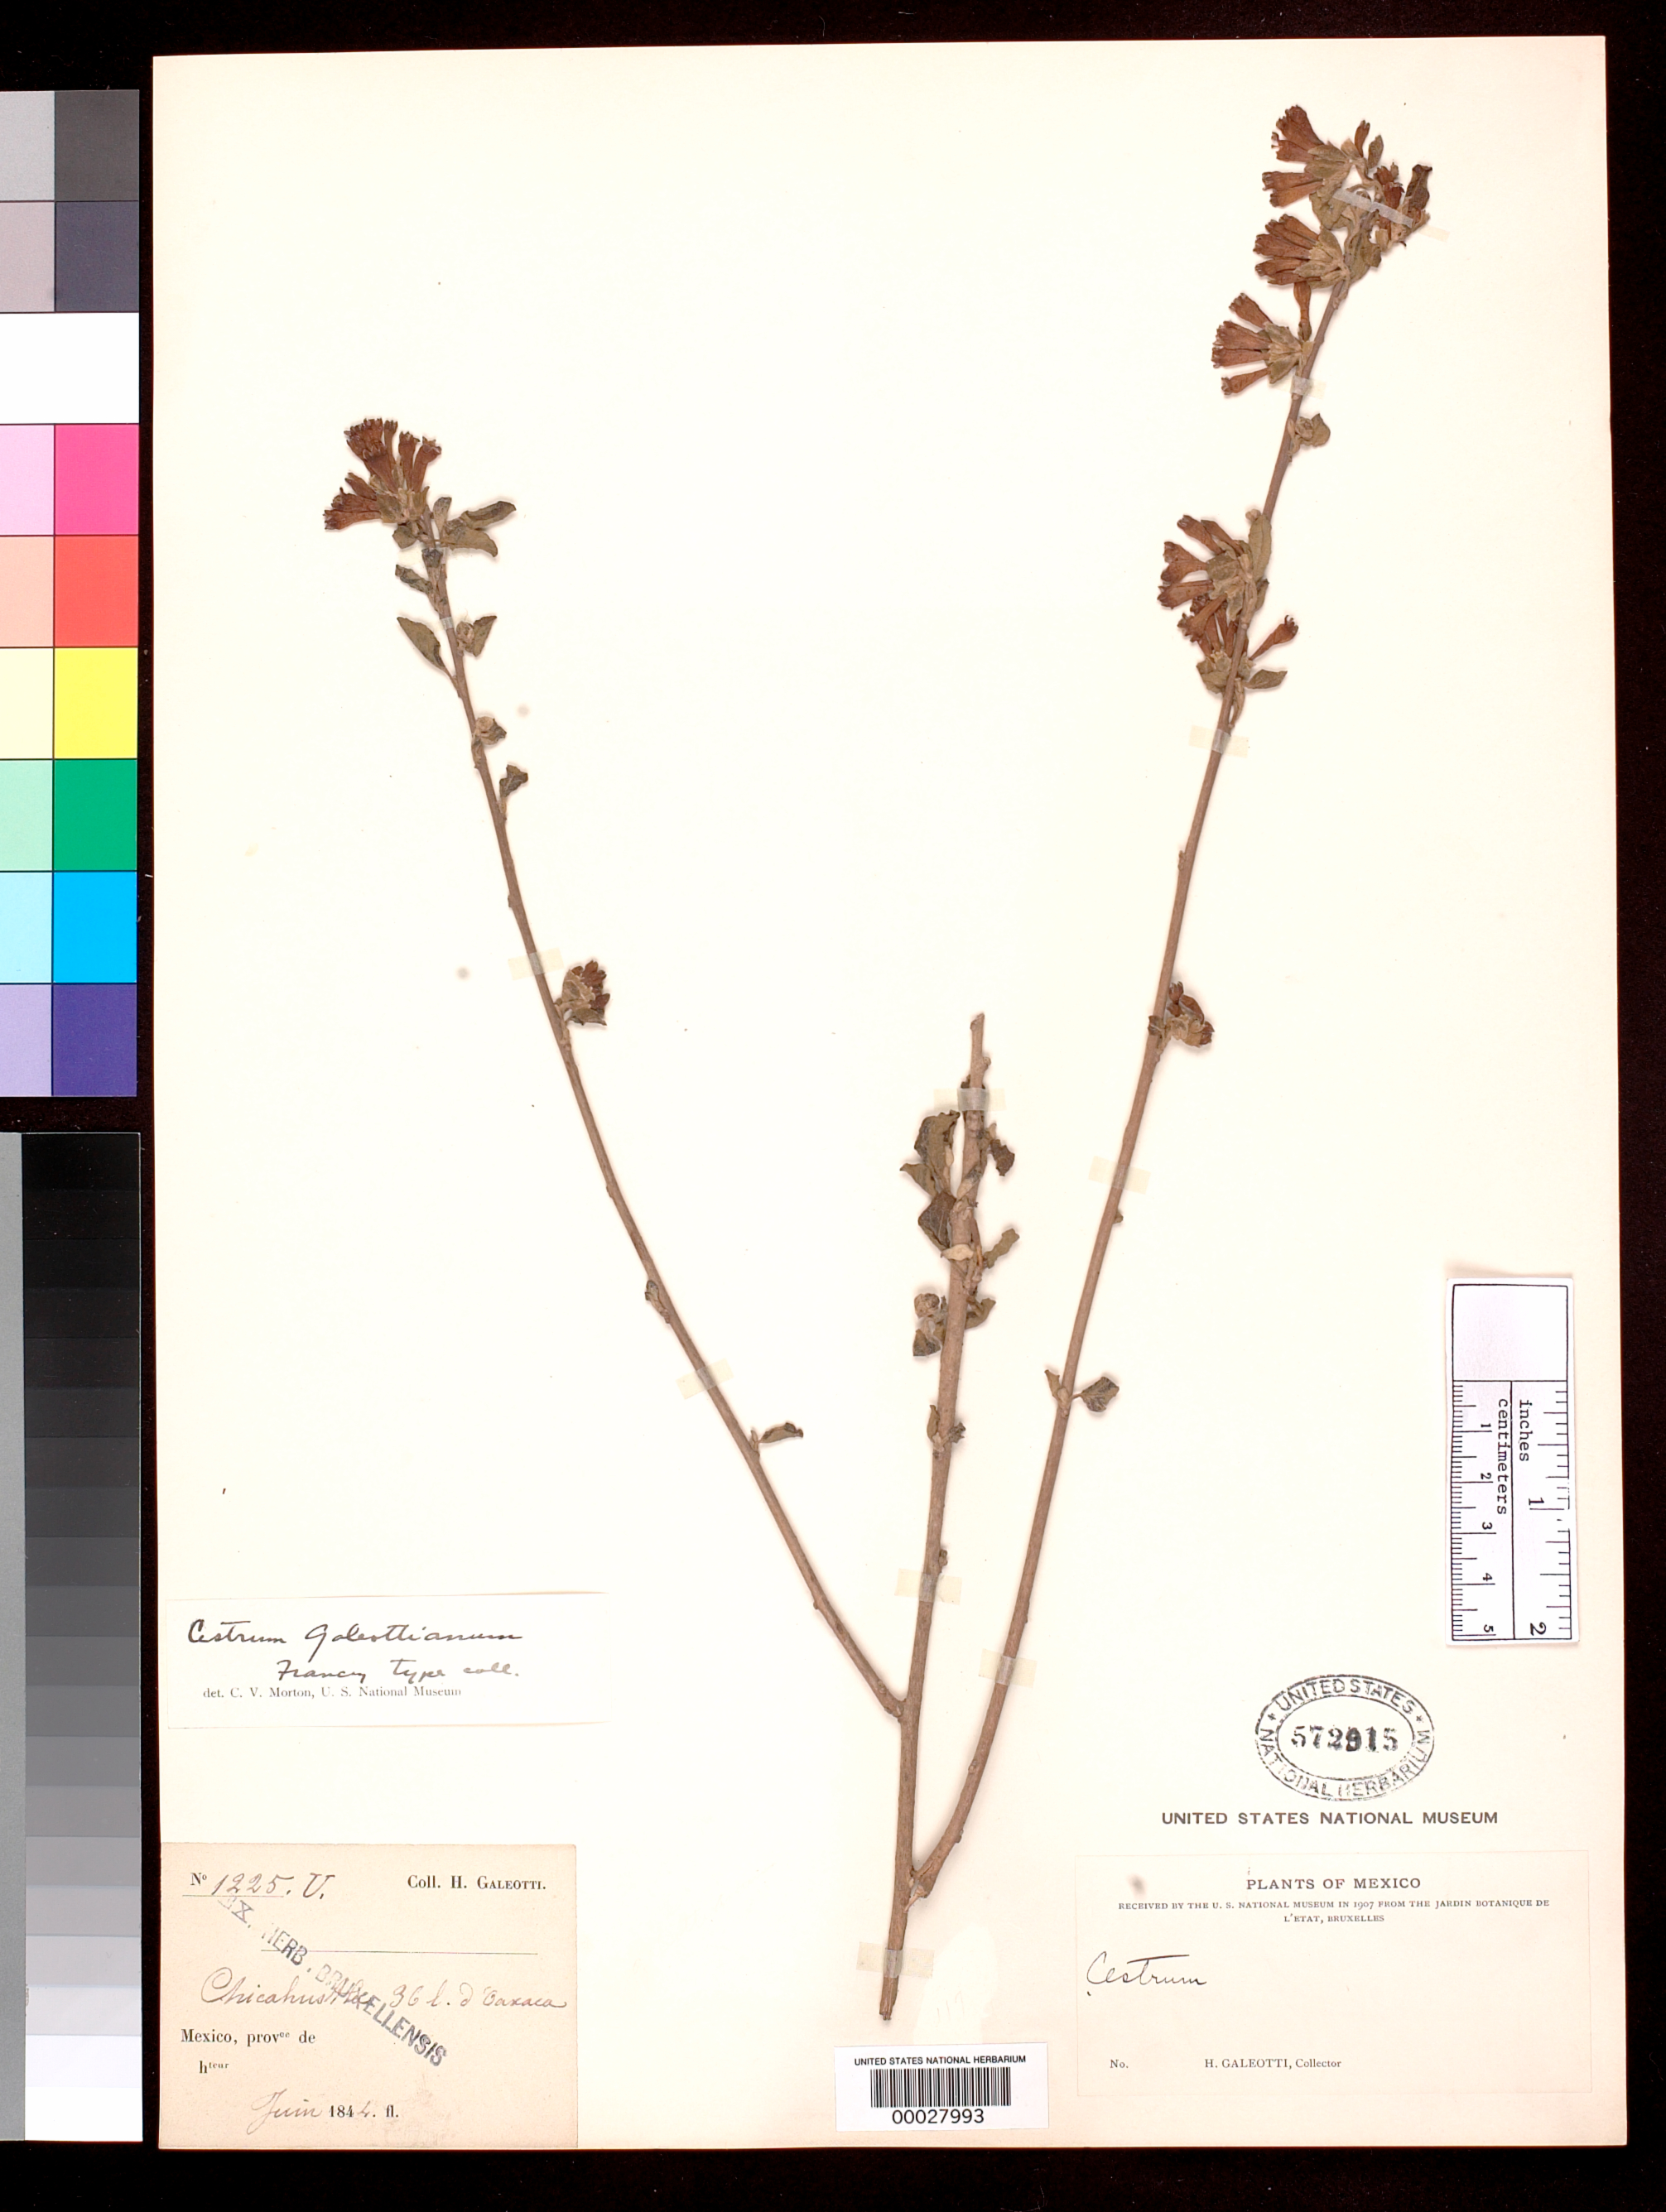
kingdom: Plantae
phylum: Tracheophyta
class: Magnoliopsida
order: Solanales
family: Solanaceae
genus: Cestrum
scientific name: Cestrum galeottianum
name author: Francey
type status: Isosyntype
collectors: H. G. Galeotti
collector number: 1225 U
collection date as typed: Jun 1844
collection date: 1844-06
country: Mexico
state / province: Oaxaca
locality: Chicahuastla.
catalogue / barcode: US 572915